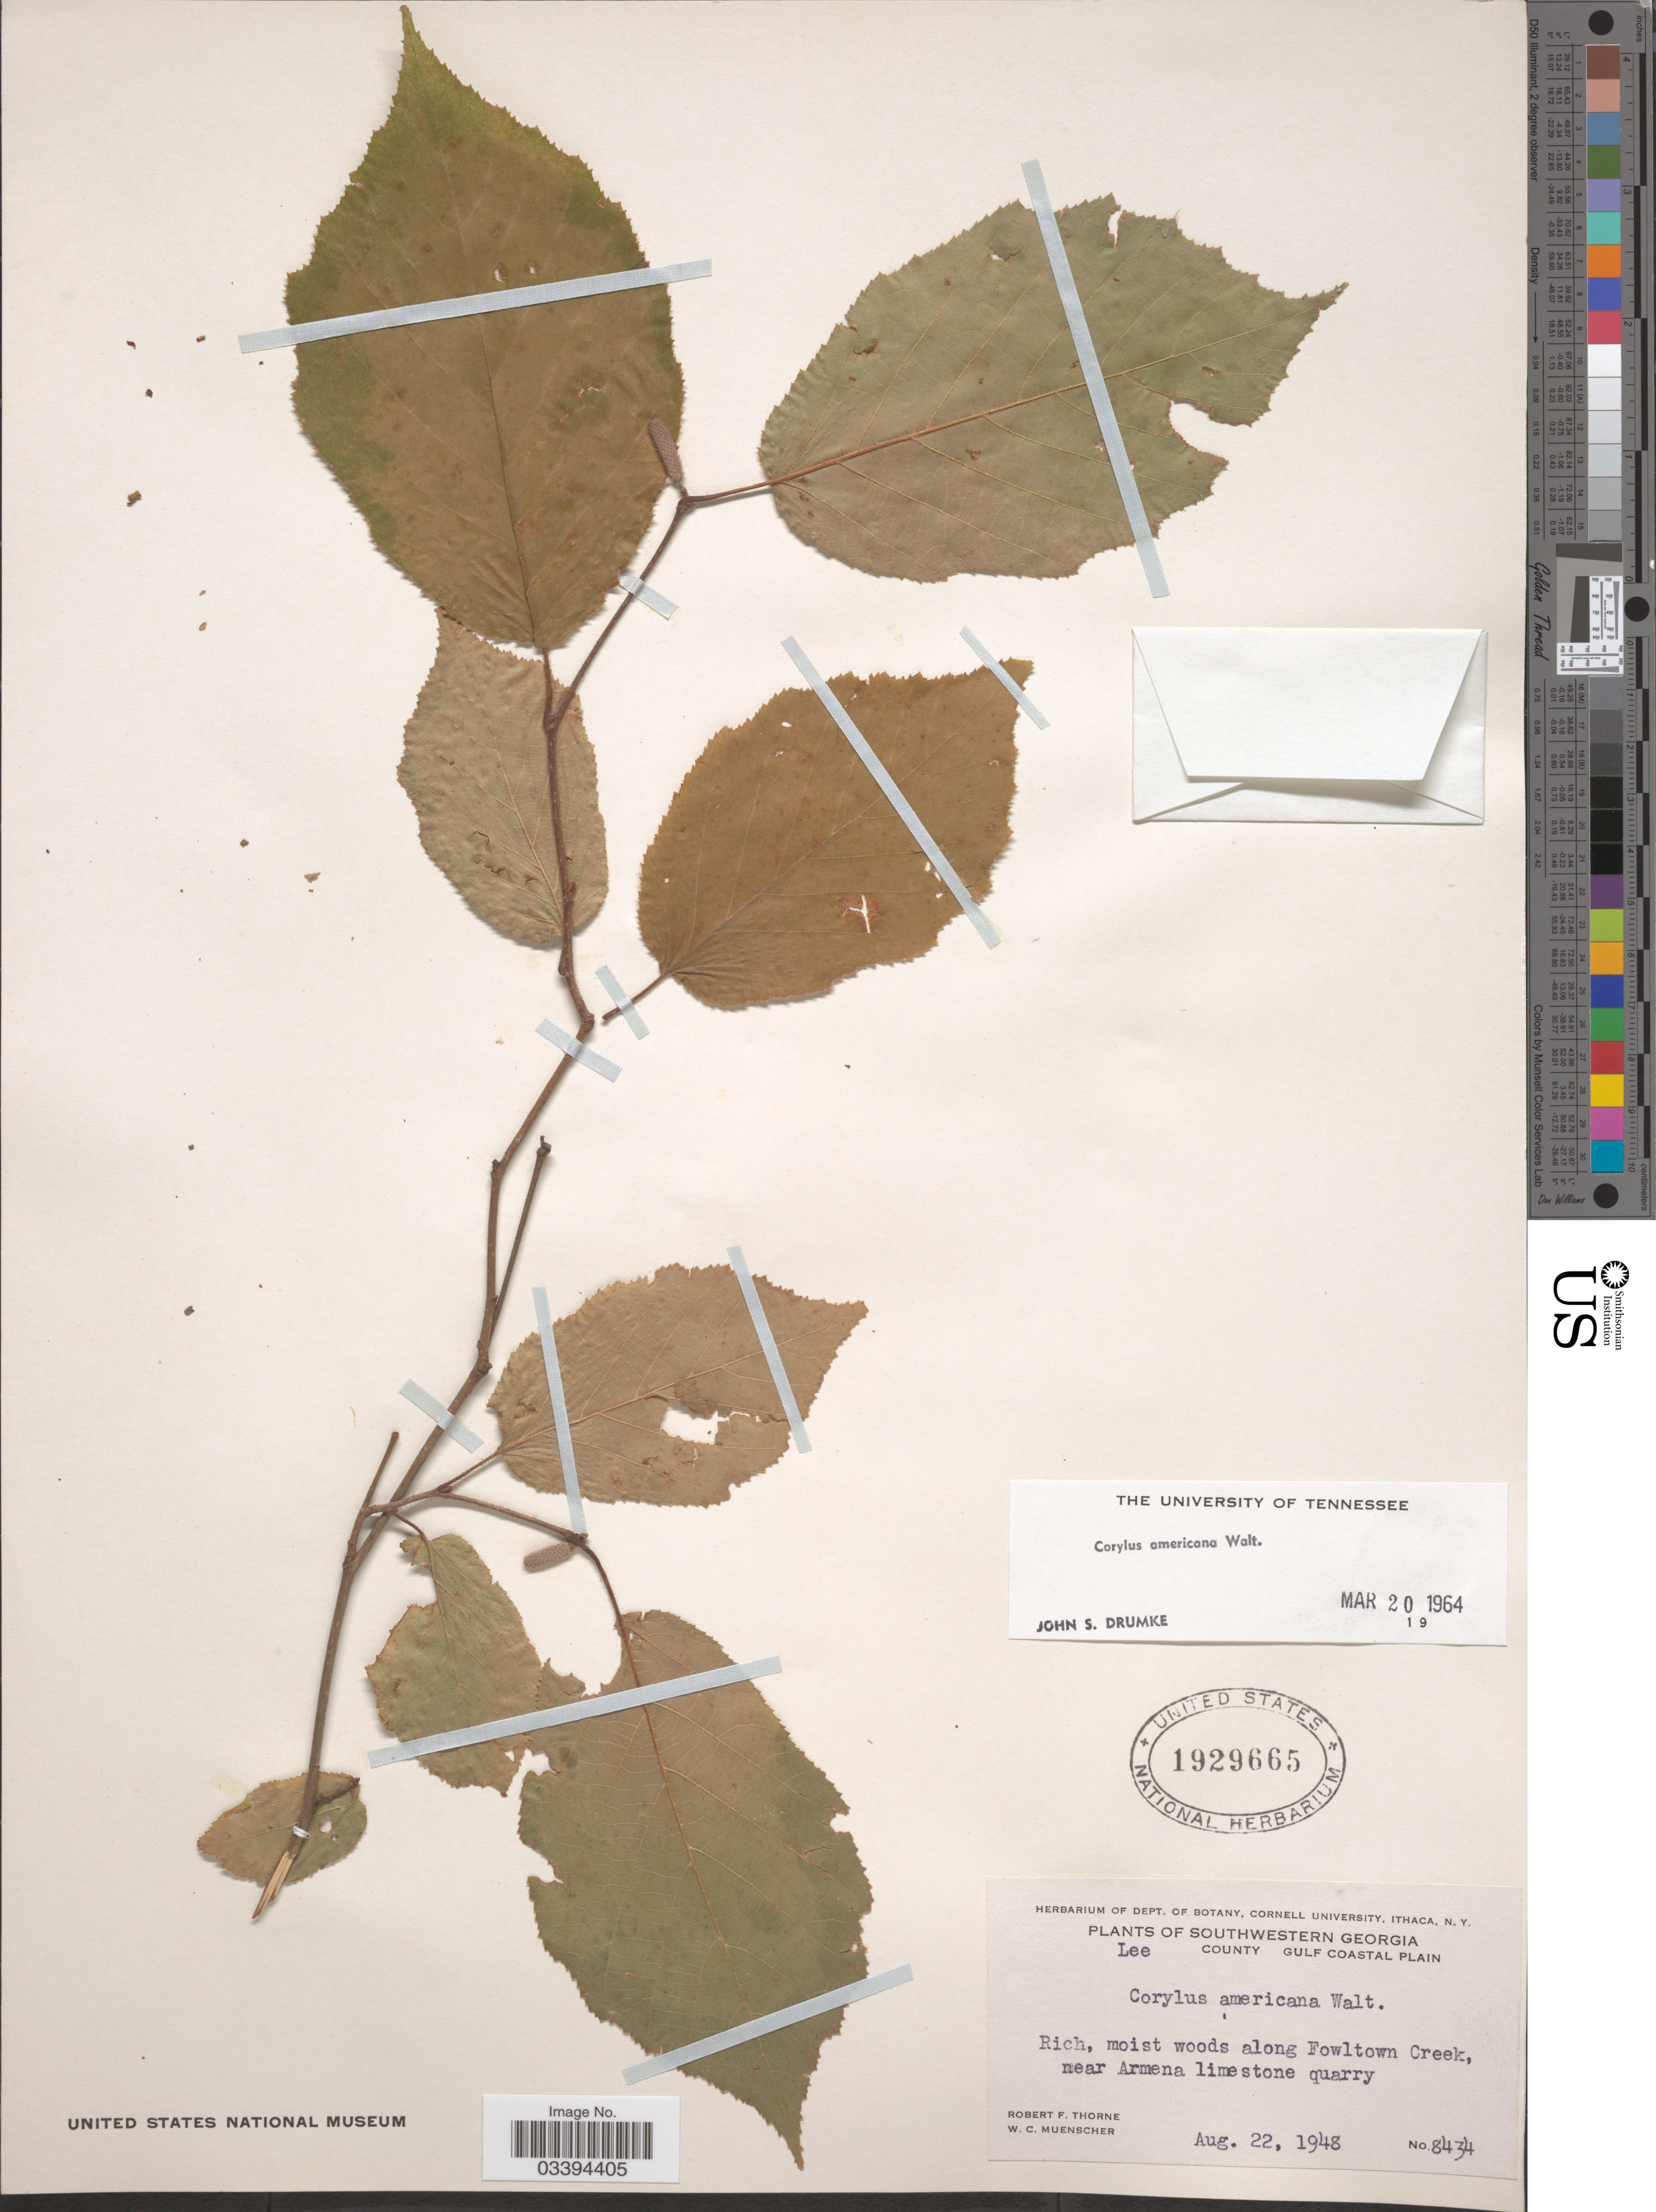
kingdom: Plantae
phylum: Tracheophyta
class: Magnoliopsida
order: Fagales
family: Betulaceae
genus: Corylus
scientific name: Corylus americana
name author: Walter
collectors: R. F. Thorne & W. Muenscher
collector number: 8434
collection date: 1948-08-22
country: United States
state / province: Georgia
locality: Southwestern Georgia. Lee County Gulf Coastal Plain. Rich, moist woods along Fowltown Creek, near Armena limestone quarry.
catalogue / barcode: US 1929665